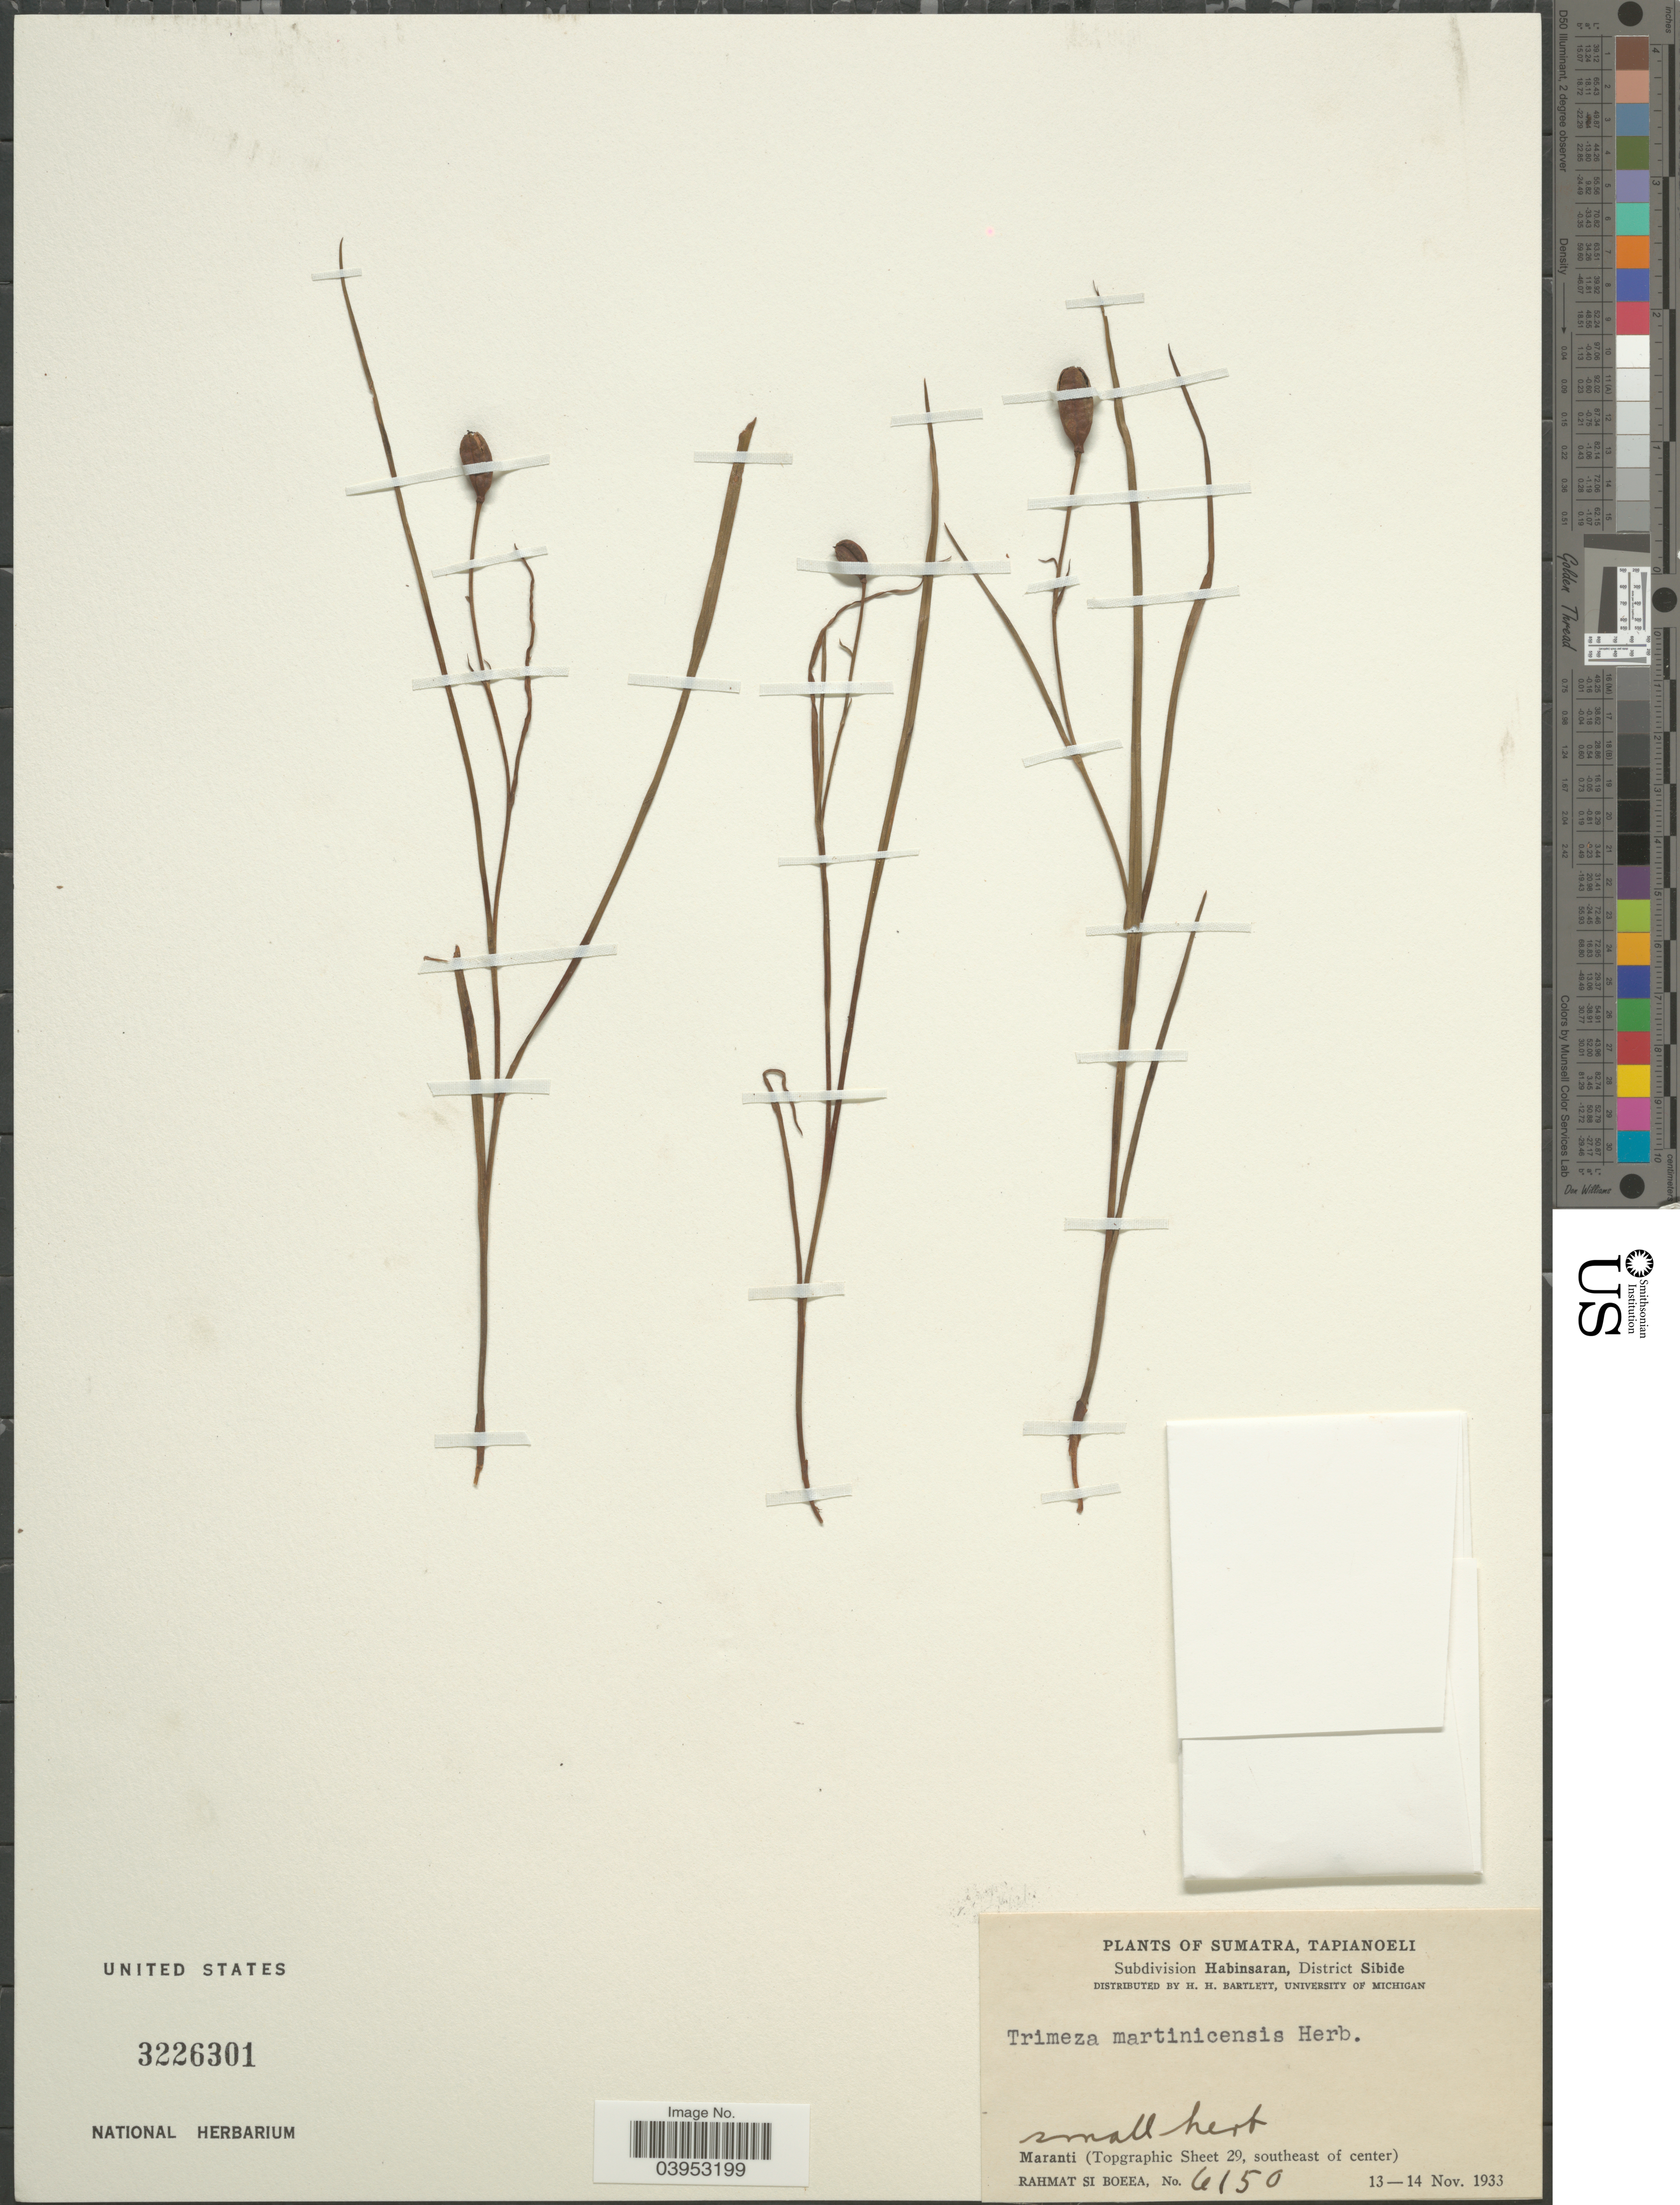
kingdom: Plantae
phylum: Tracheophyta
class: Liliopsida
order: Asparagales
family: Iridaceae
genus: Trimezia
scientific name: Trimezia martinicensis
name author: (Jacq.) Herb.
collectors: Rahmat Si Boeea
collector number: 6150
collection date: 1933-11-13/1933-11-14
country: Indonesia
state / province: Sumatra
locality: Tapianoeli. Subdivision Habinsaran, District Sibide. Maranti (Topgraphic Sheet 29, southeast of center).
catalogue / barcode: US 3226301